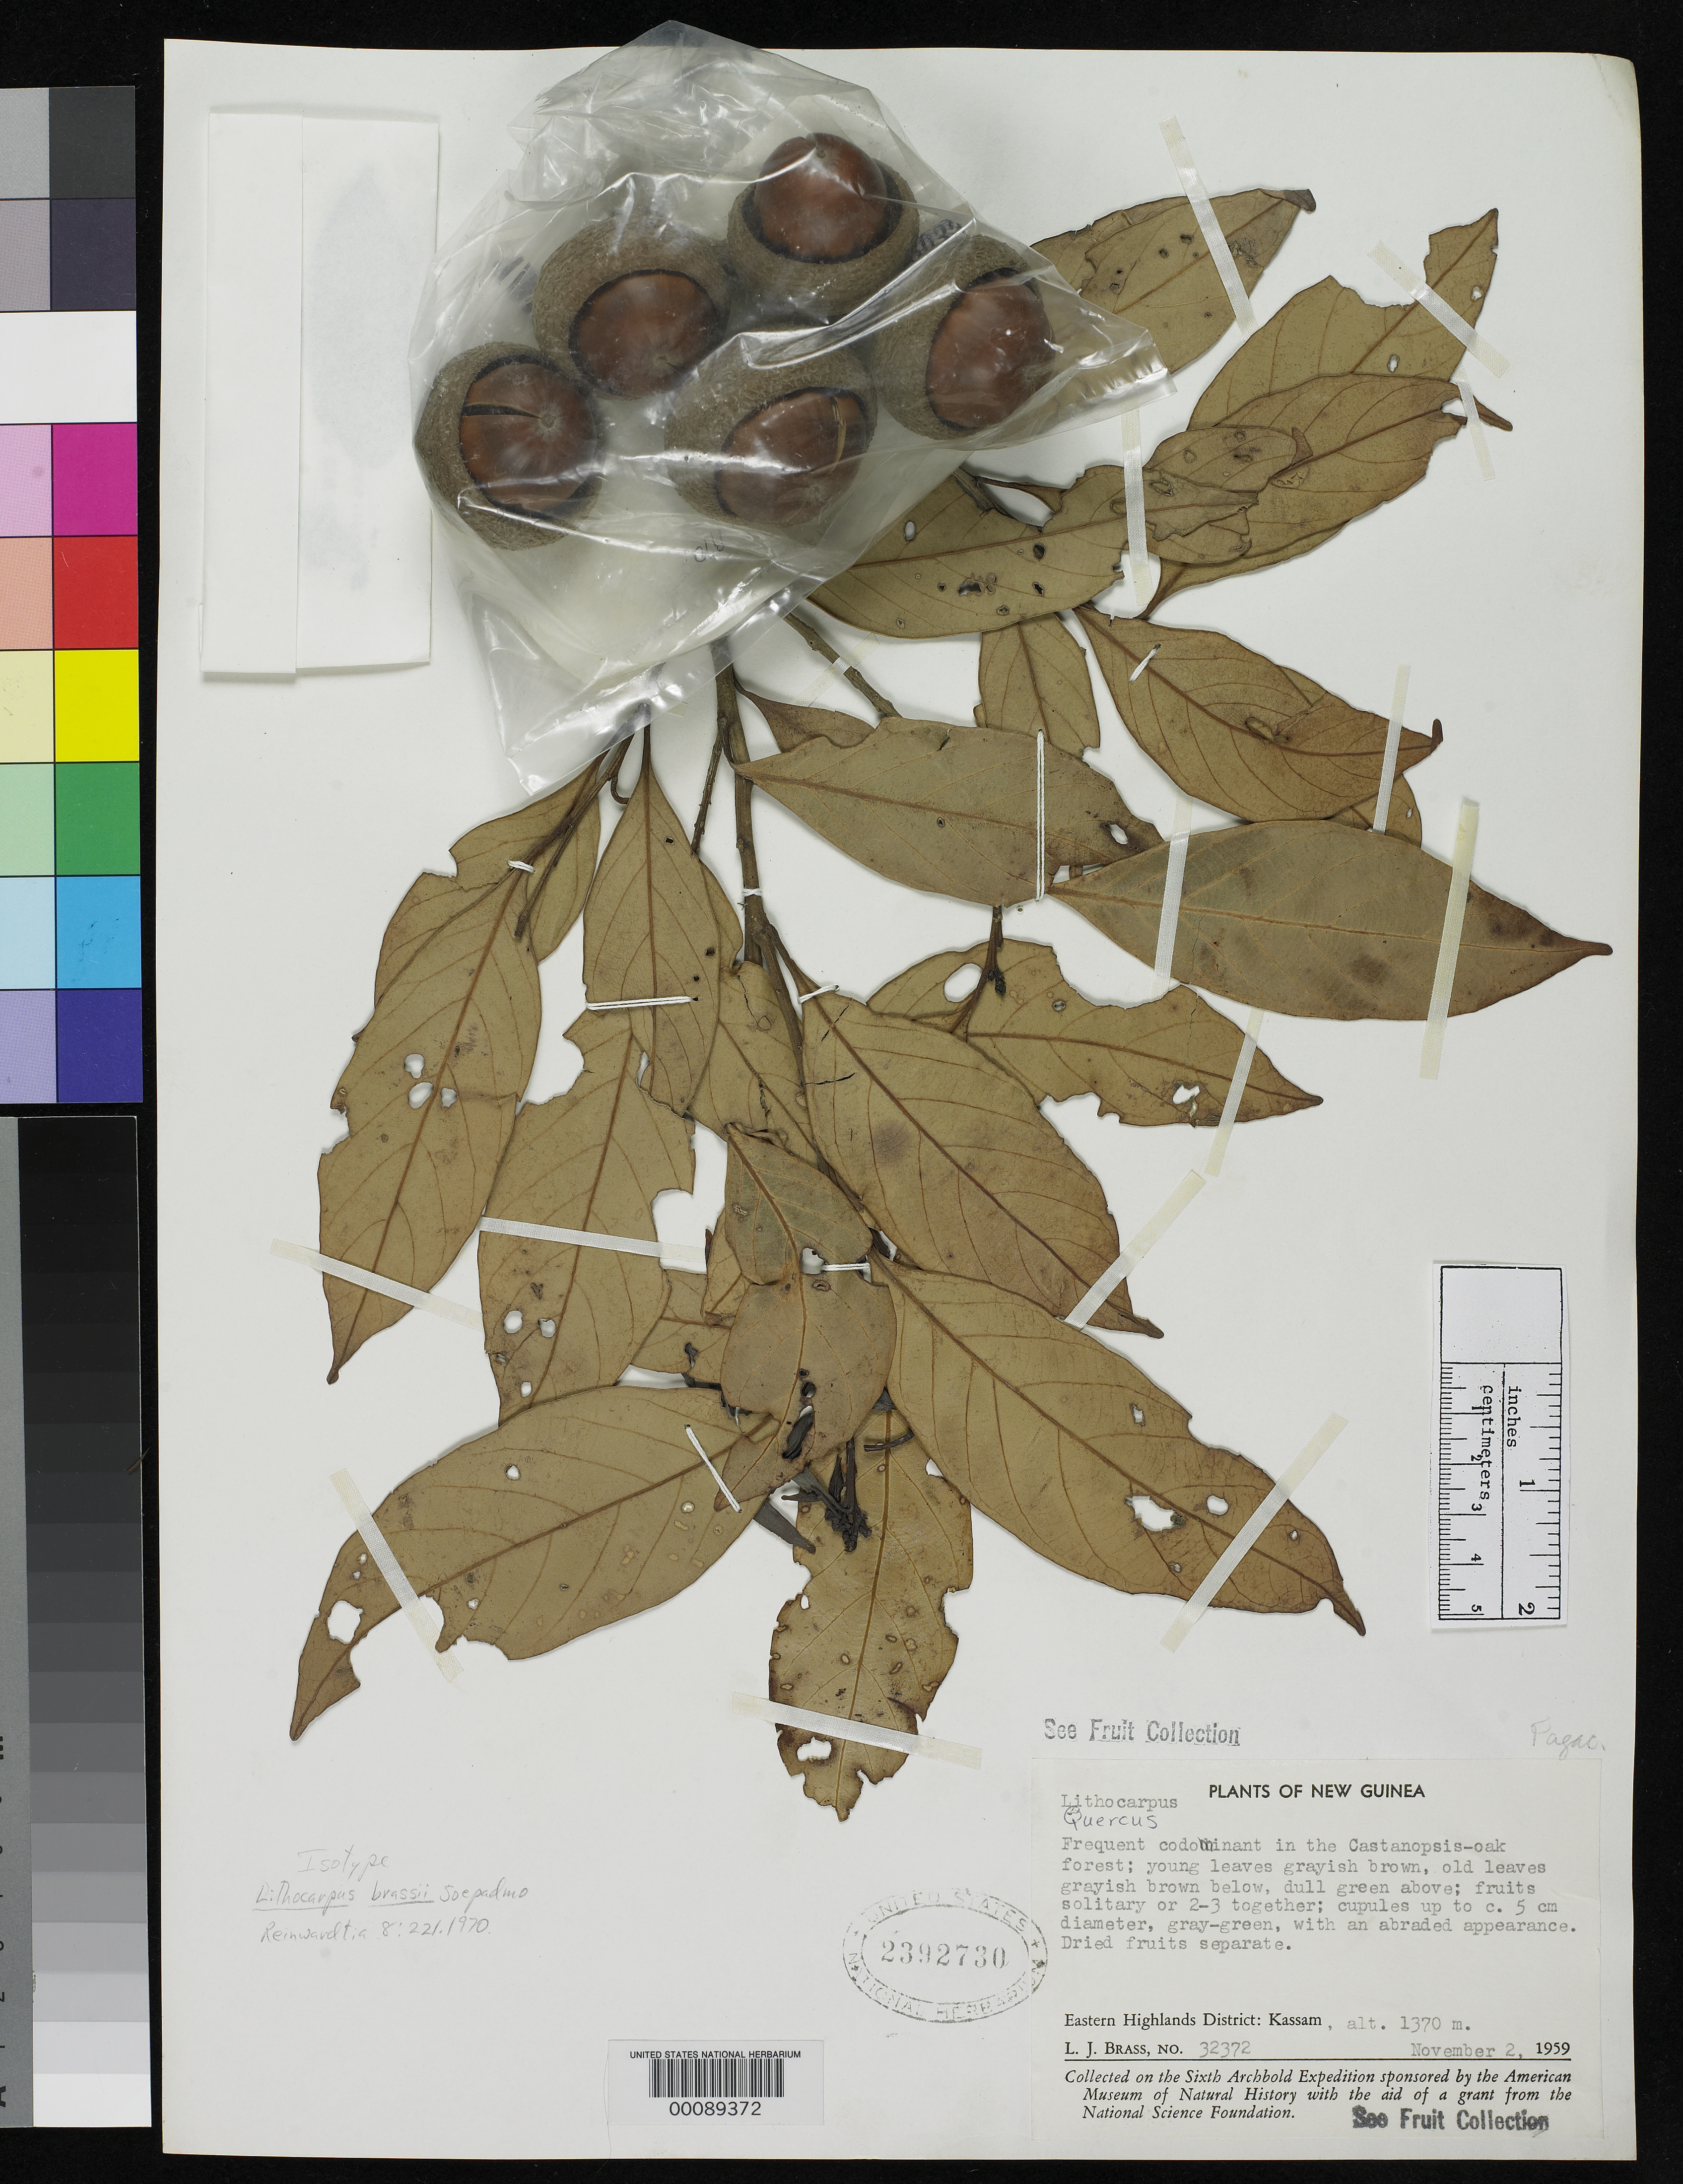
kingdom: Plantae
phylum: Tracheophyta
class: Magnoliopsida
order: Fagales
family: Fagaceae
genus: Lithocarpus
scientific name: Lithocarpus brassii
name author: Soepadmo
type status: Isotype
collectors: L. J. Brass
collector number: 32372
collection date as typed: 02 Nov 1959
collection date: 1959-11-02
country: Papua New Guinea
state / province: Eastern Highlands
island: New Guinea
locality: Kassam.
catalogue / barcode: US 2392730